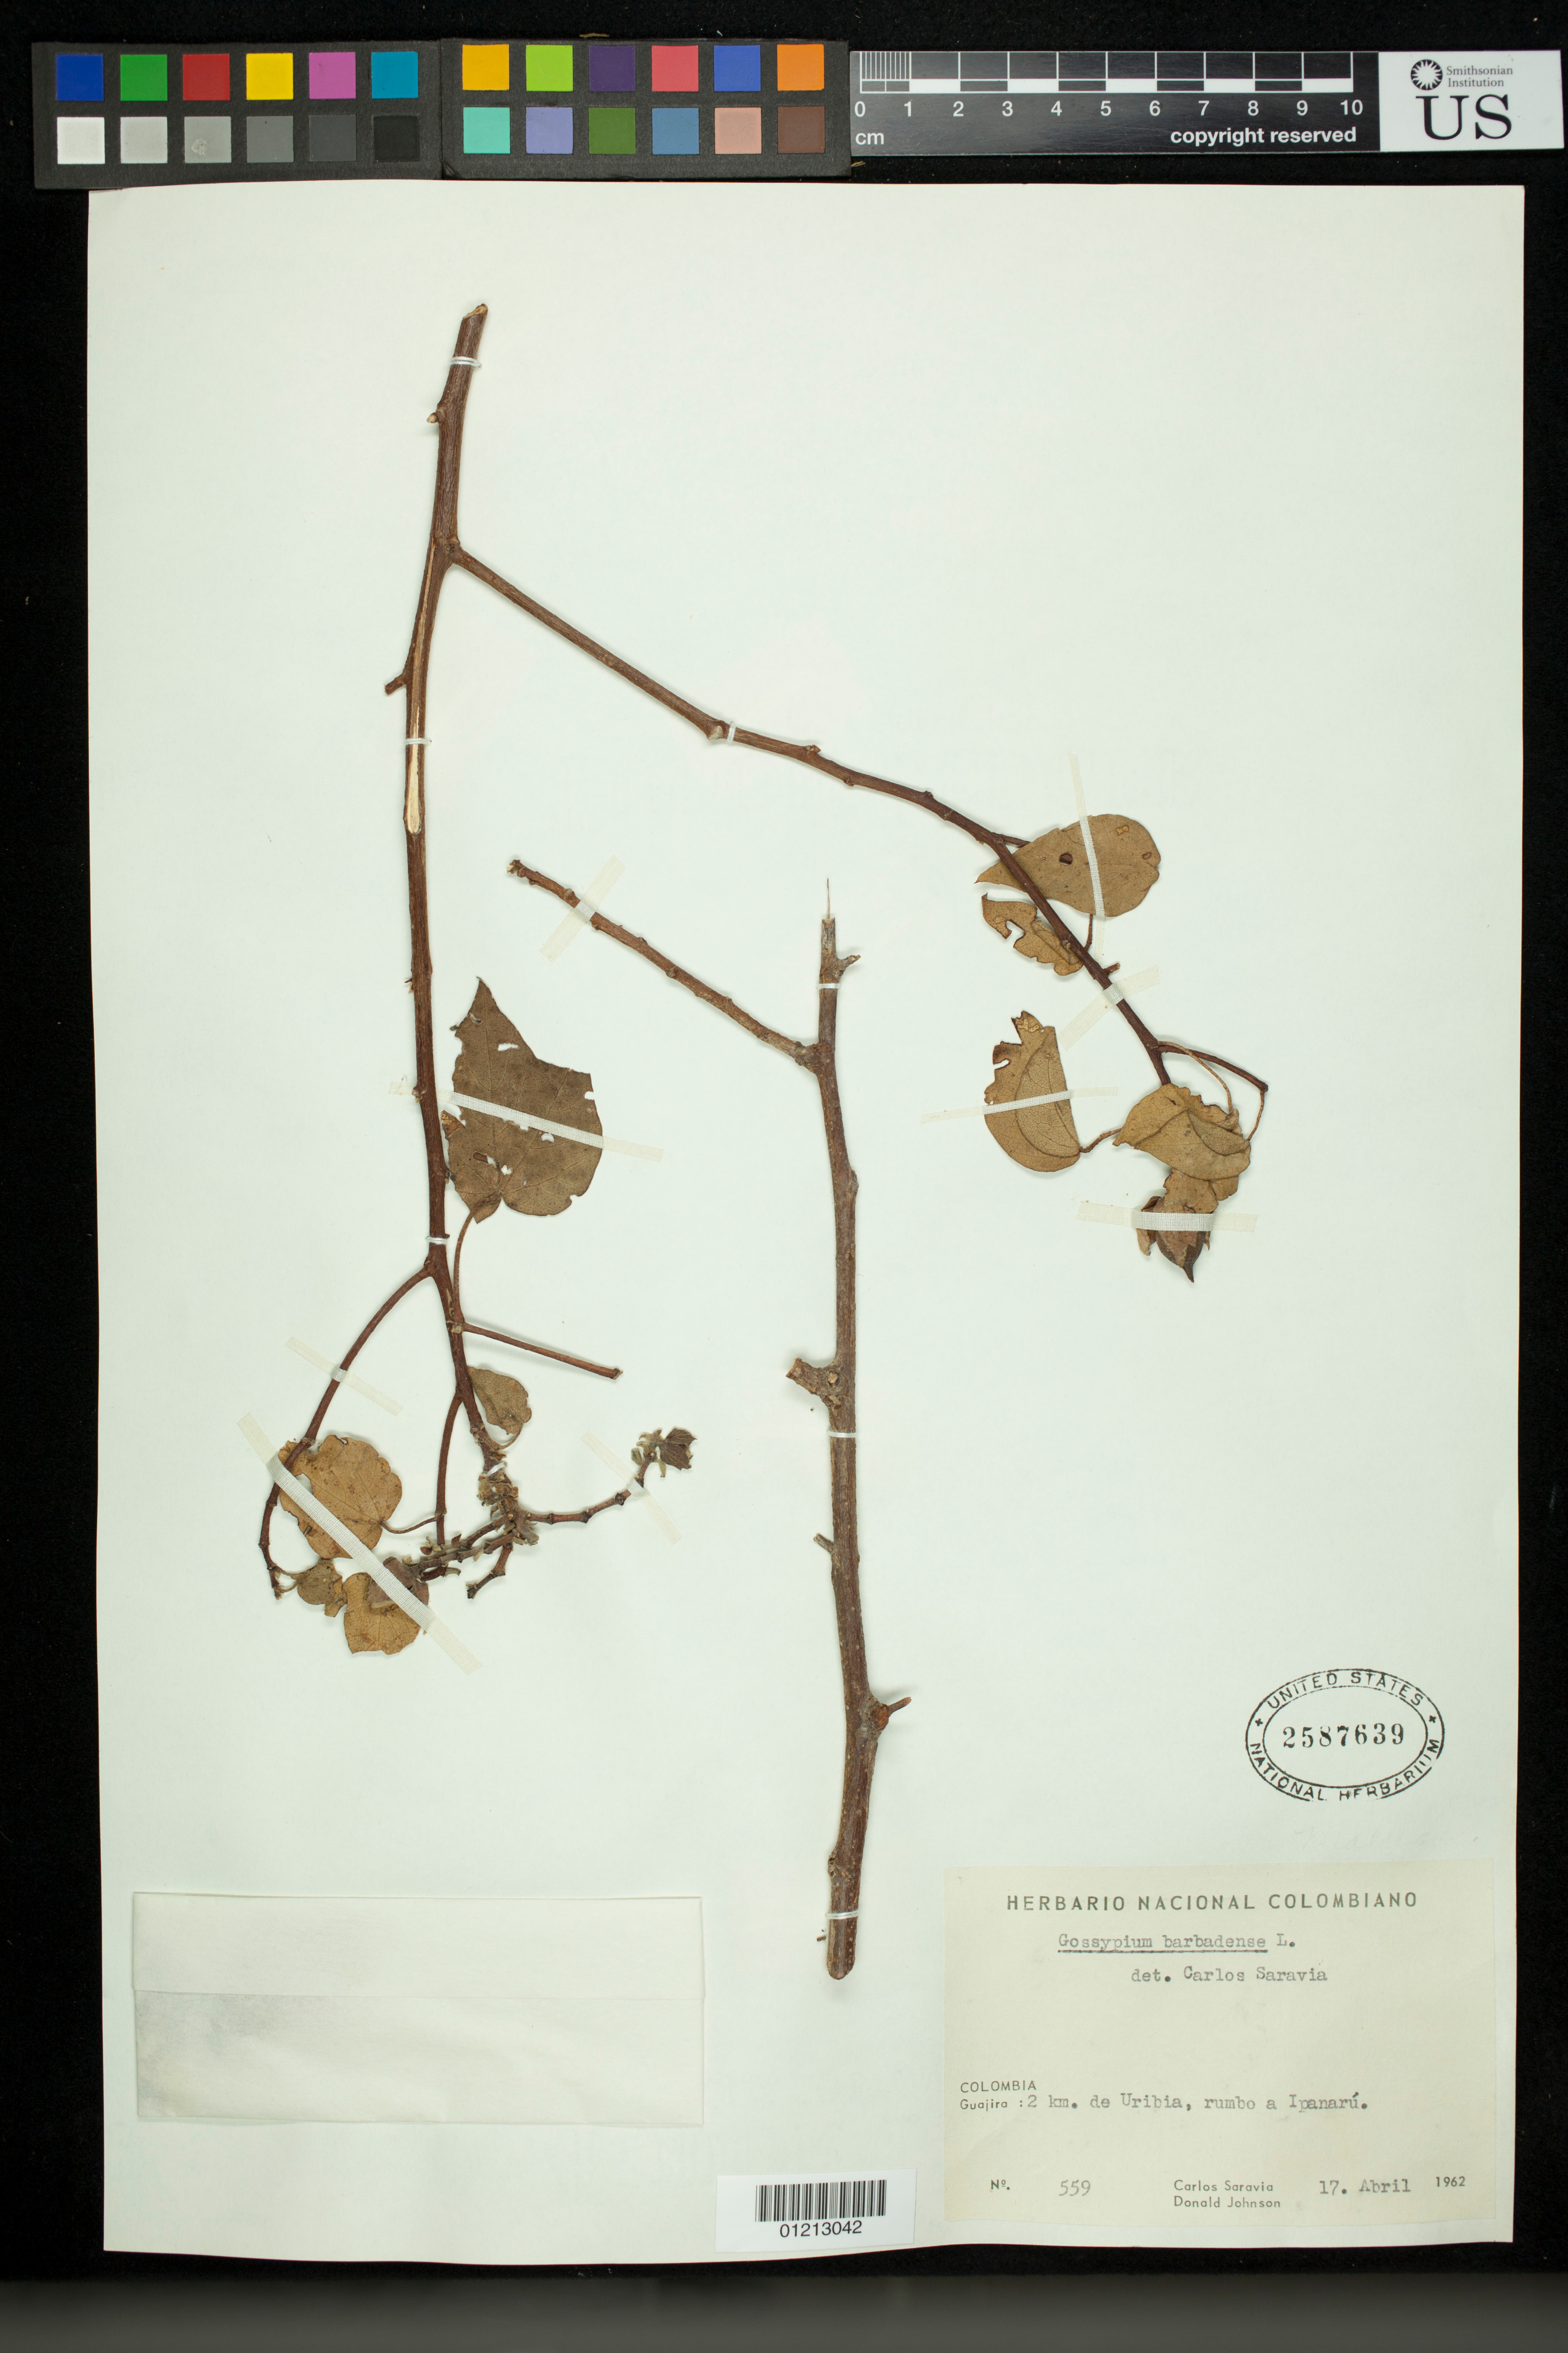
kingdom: Plantae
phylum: Tracheophyta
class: Magnoliopsida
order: Malvales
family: Malvaceae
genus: Gossypium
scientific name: Gossypium peruvianum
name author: Cav.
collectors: C. Saravia & D. Johnson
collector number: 559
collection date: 1962-04-17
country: Colombia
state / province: La Guajira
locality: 2 km. de Uribia, rumbo a Ipanaru.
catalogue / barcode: US 2587639